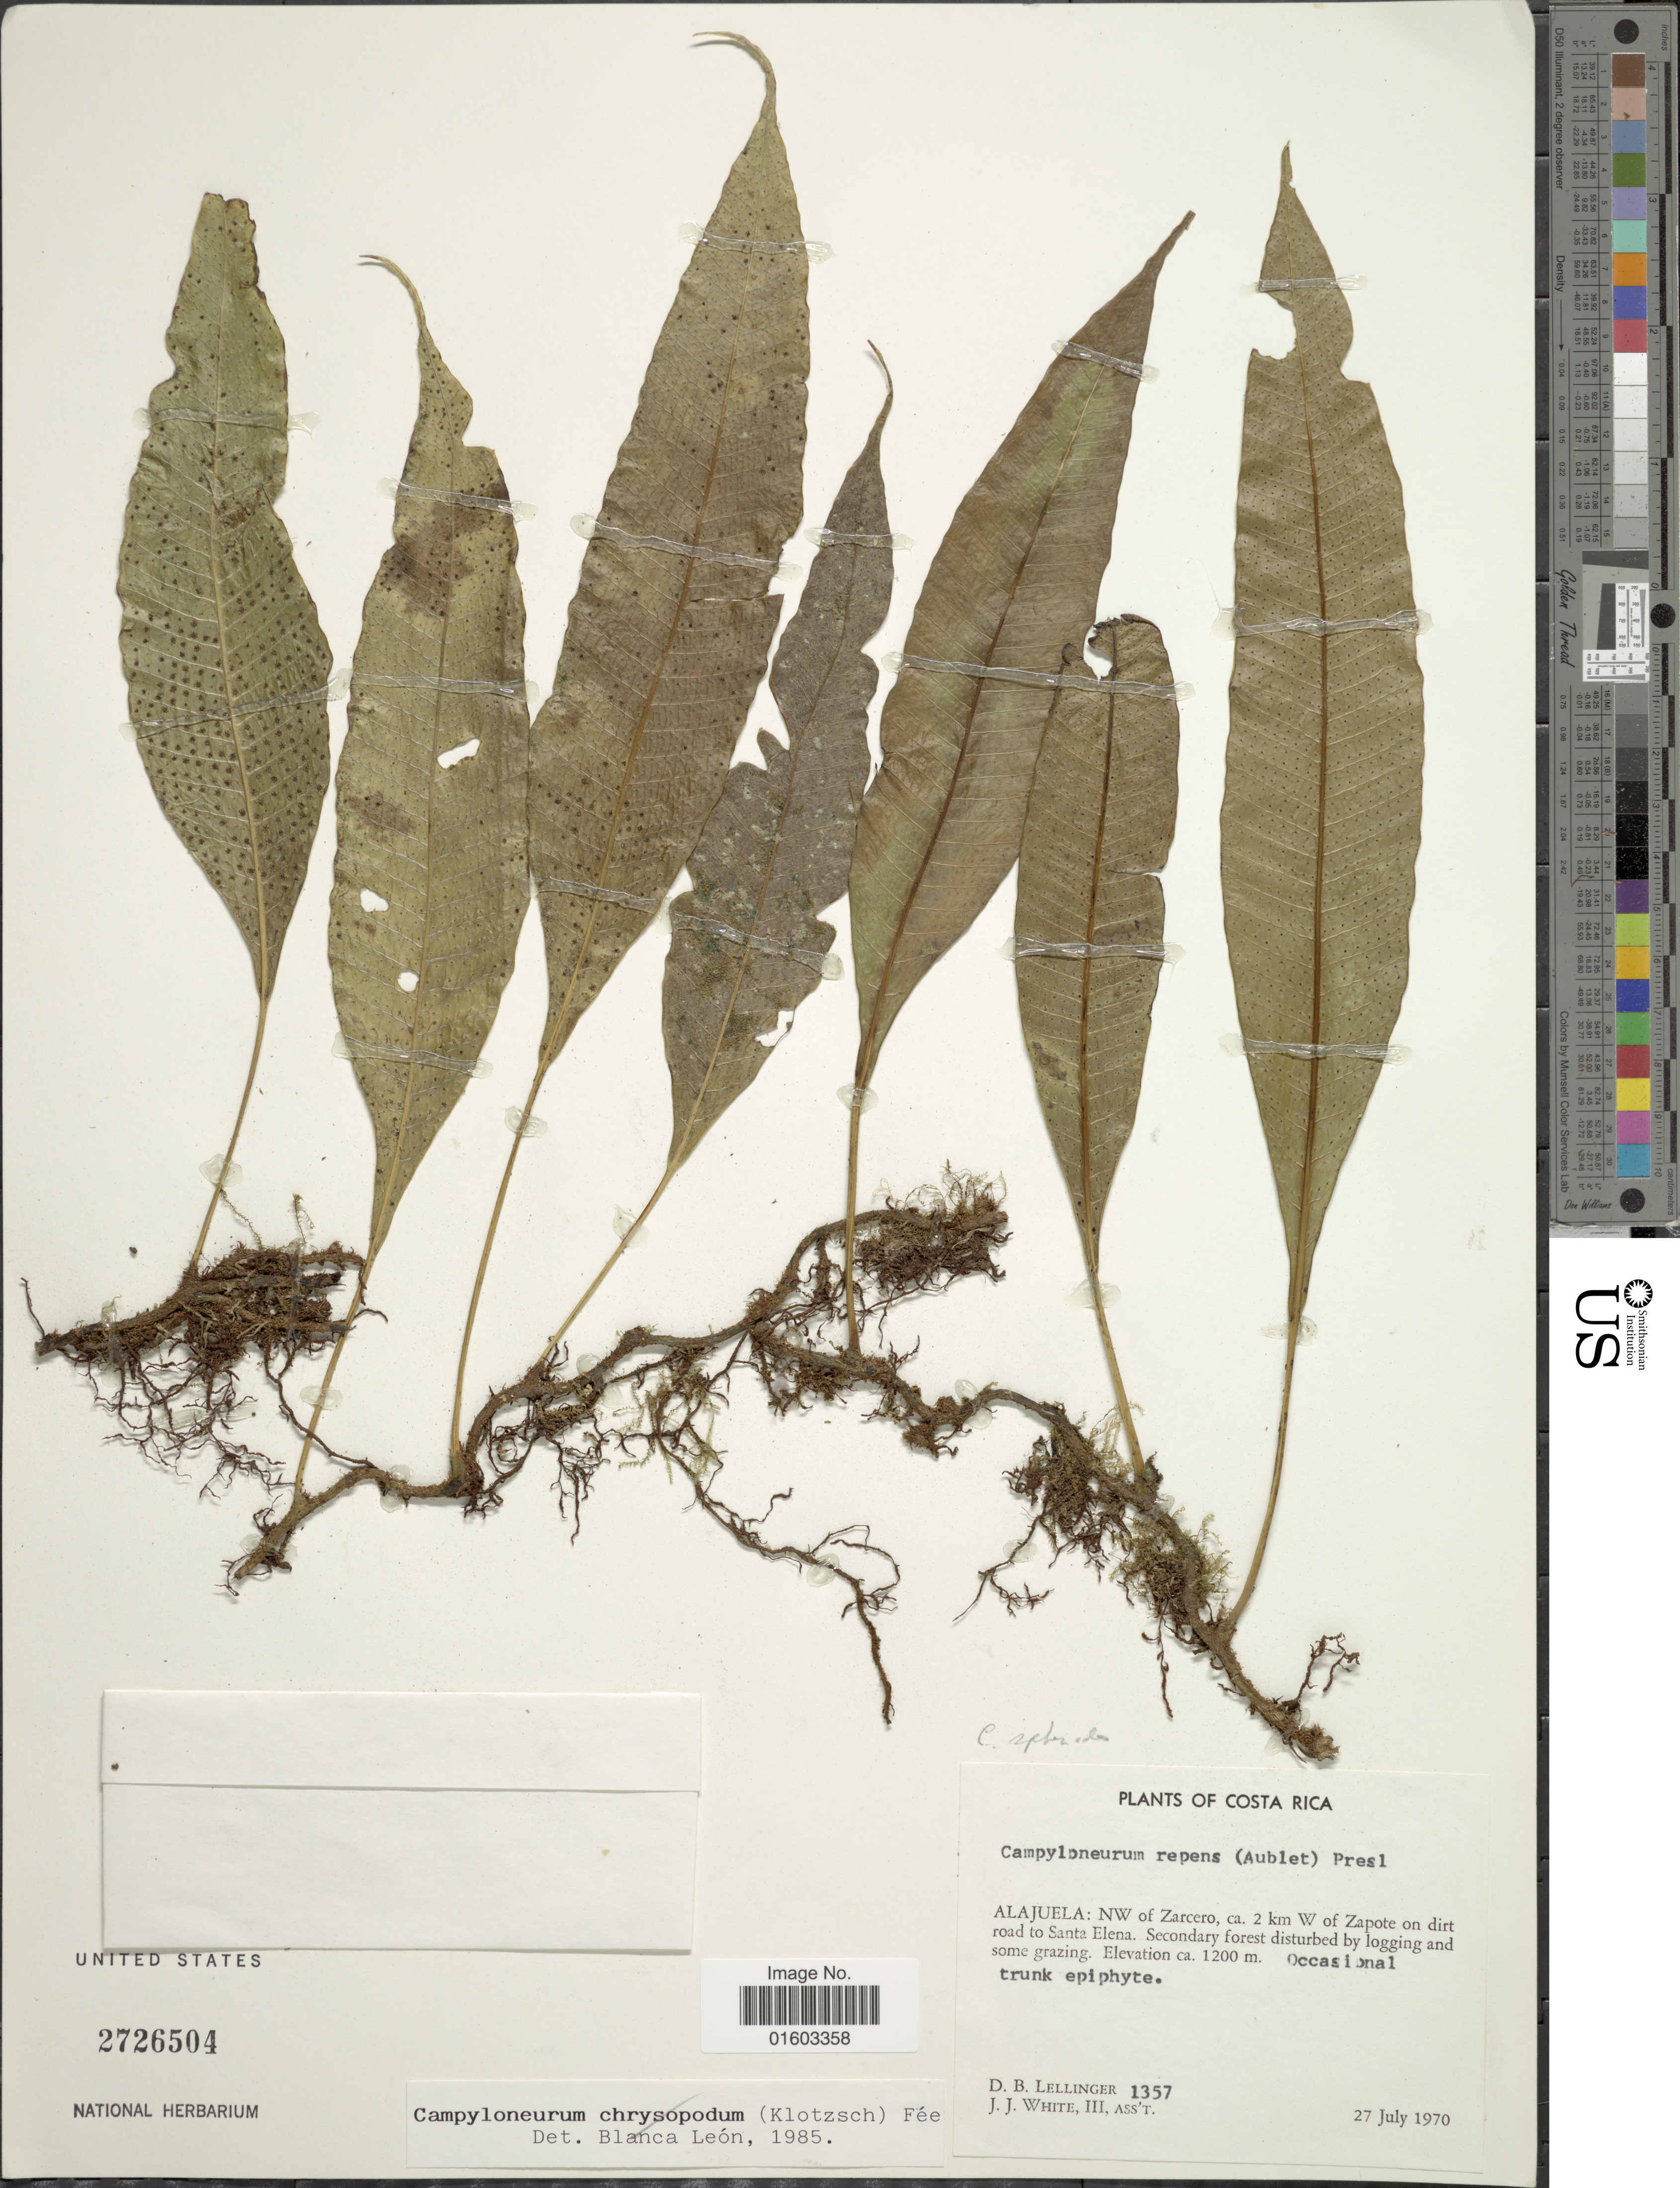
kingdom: Plantae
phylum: Tracheophyta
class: Polypodiopsida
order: Polypodiales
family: Polypodiaceae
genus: Campyloneurum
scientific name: Campyloneurum wercklei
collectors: D. B. Lellinger & J. J. White III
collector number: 1357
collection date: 1970-07-27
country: Costa Rica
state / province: Alajuela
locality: NW of Zarcero, 2 km W of Zapote on dirt road to Santa Elena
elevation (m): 1200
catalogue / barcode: US 2726504